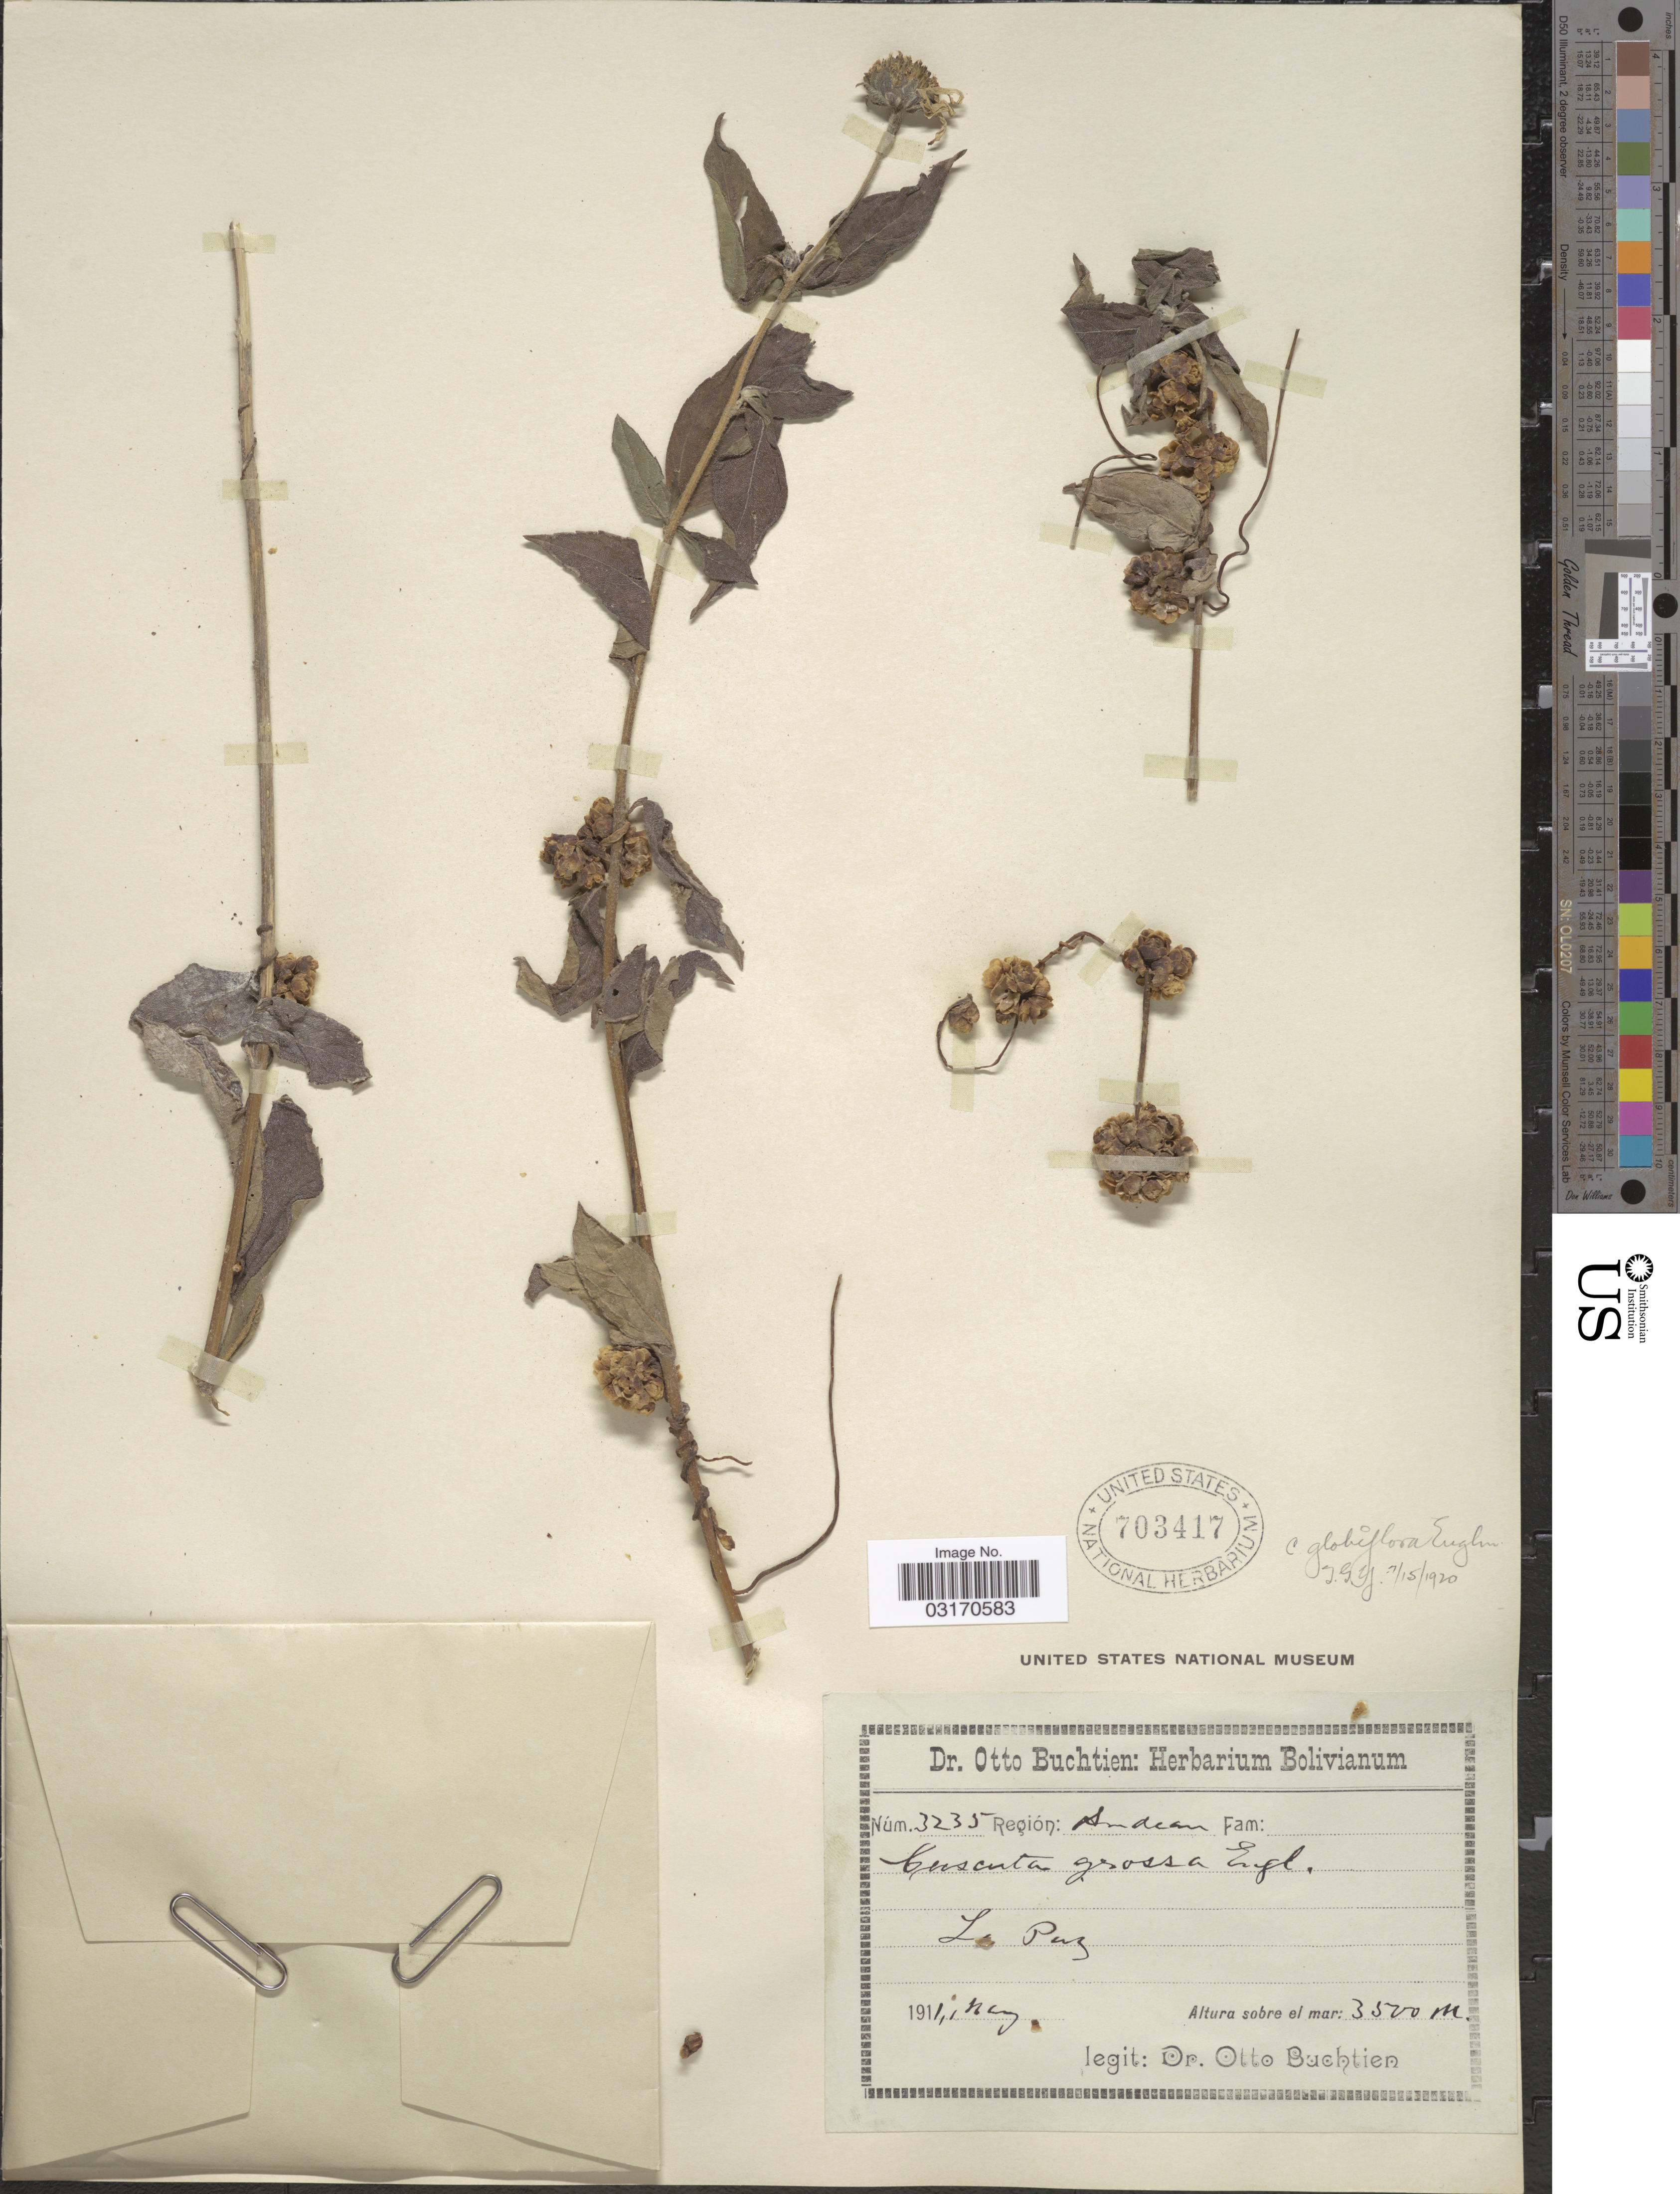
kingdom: Plantae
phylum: Tracheophyta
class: Magnoliopsida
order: Solanales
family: Convolvulaceae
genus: Cuscuta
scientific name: Cuscuta globiflora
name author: Engelm.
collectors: O. Buchtien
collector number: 3235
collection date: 1911-05-01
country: Bolivia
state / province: La Paz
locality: Región: Andean, La Paz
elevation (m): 3500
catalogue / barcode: US 703417